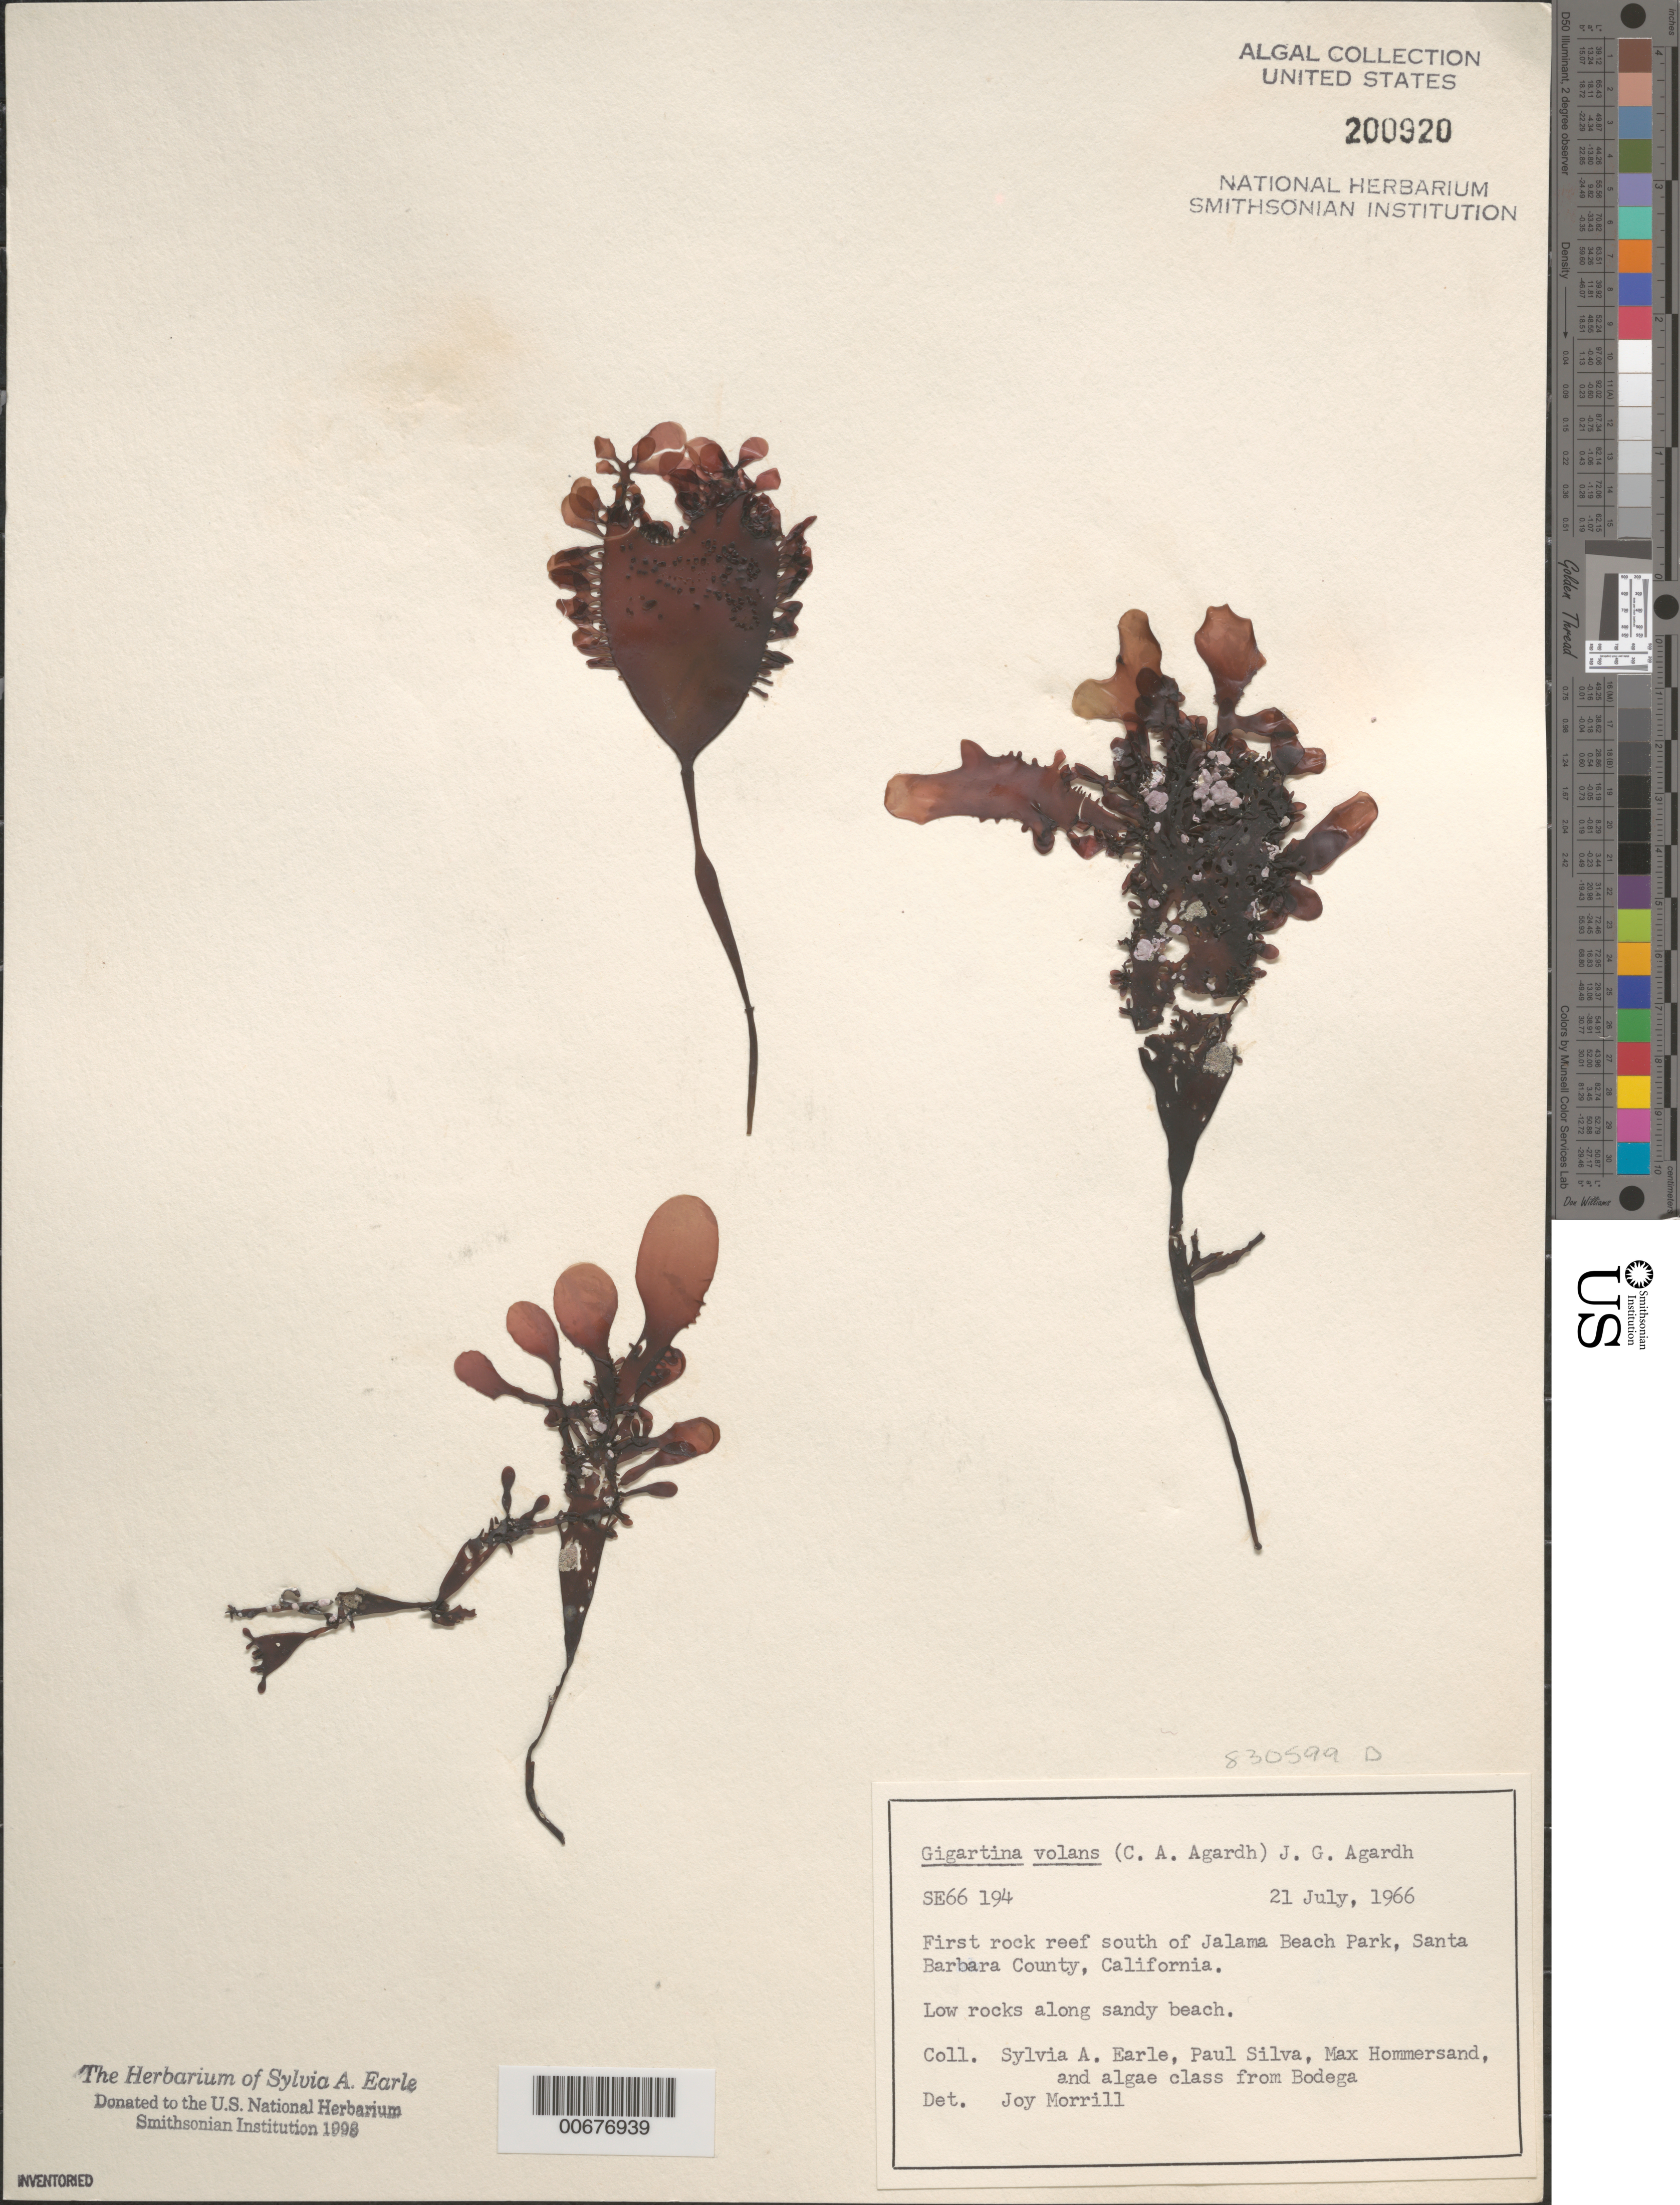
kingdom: Plantae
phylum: Rhodophyta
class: Florideophyceae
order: Gigartinales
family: Gigartinaceae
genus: Mazzaella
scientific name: Mazzaella volans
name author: (C. Agardh) Fredericq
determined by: Algae name updating Project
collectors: S. A. Earle, P. C. Silva, M. H. Hommersand & Bodega Algae Class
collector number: SE 66194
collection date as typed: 21 Jul 1966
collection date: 1966-07-21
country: United States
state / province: California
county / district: Santa Barbara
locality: Reef south of Jalama Beach Park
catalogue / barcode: US 200920